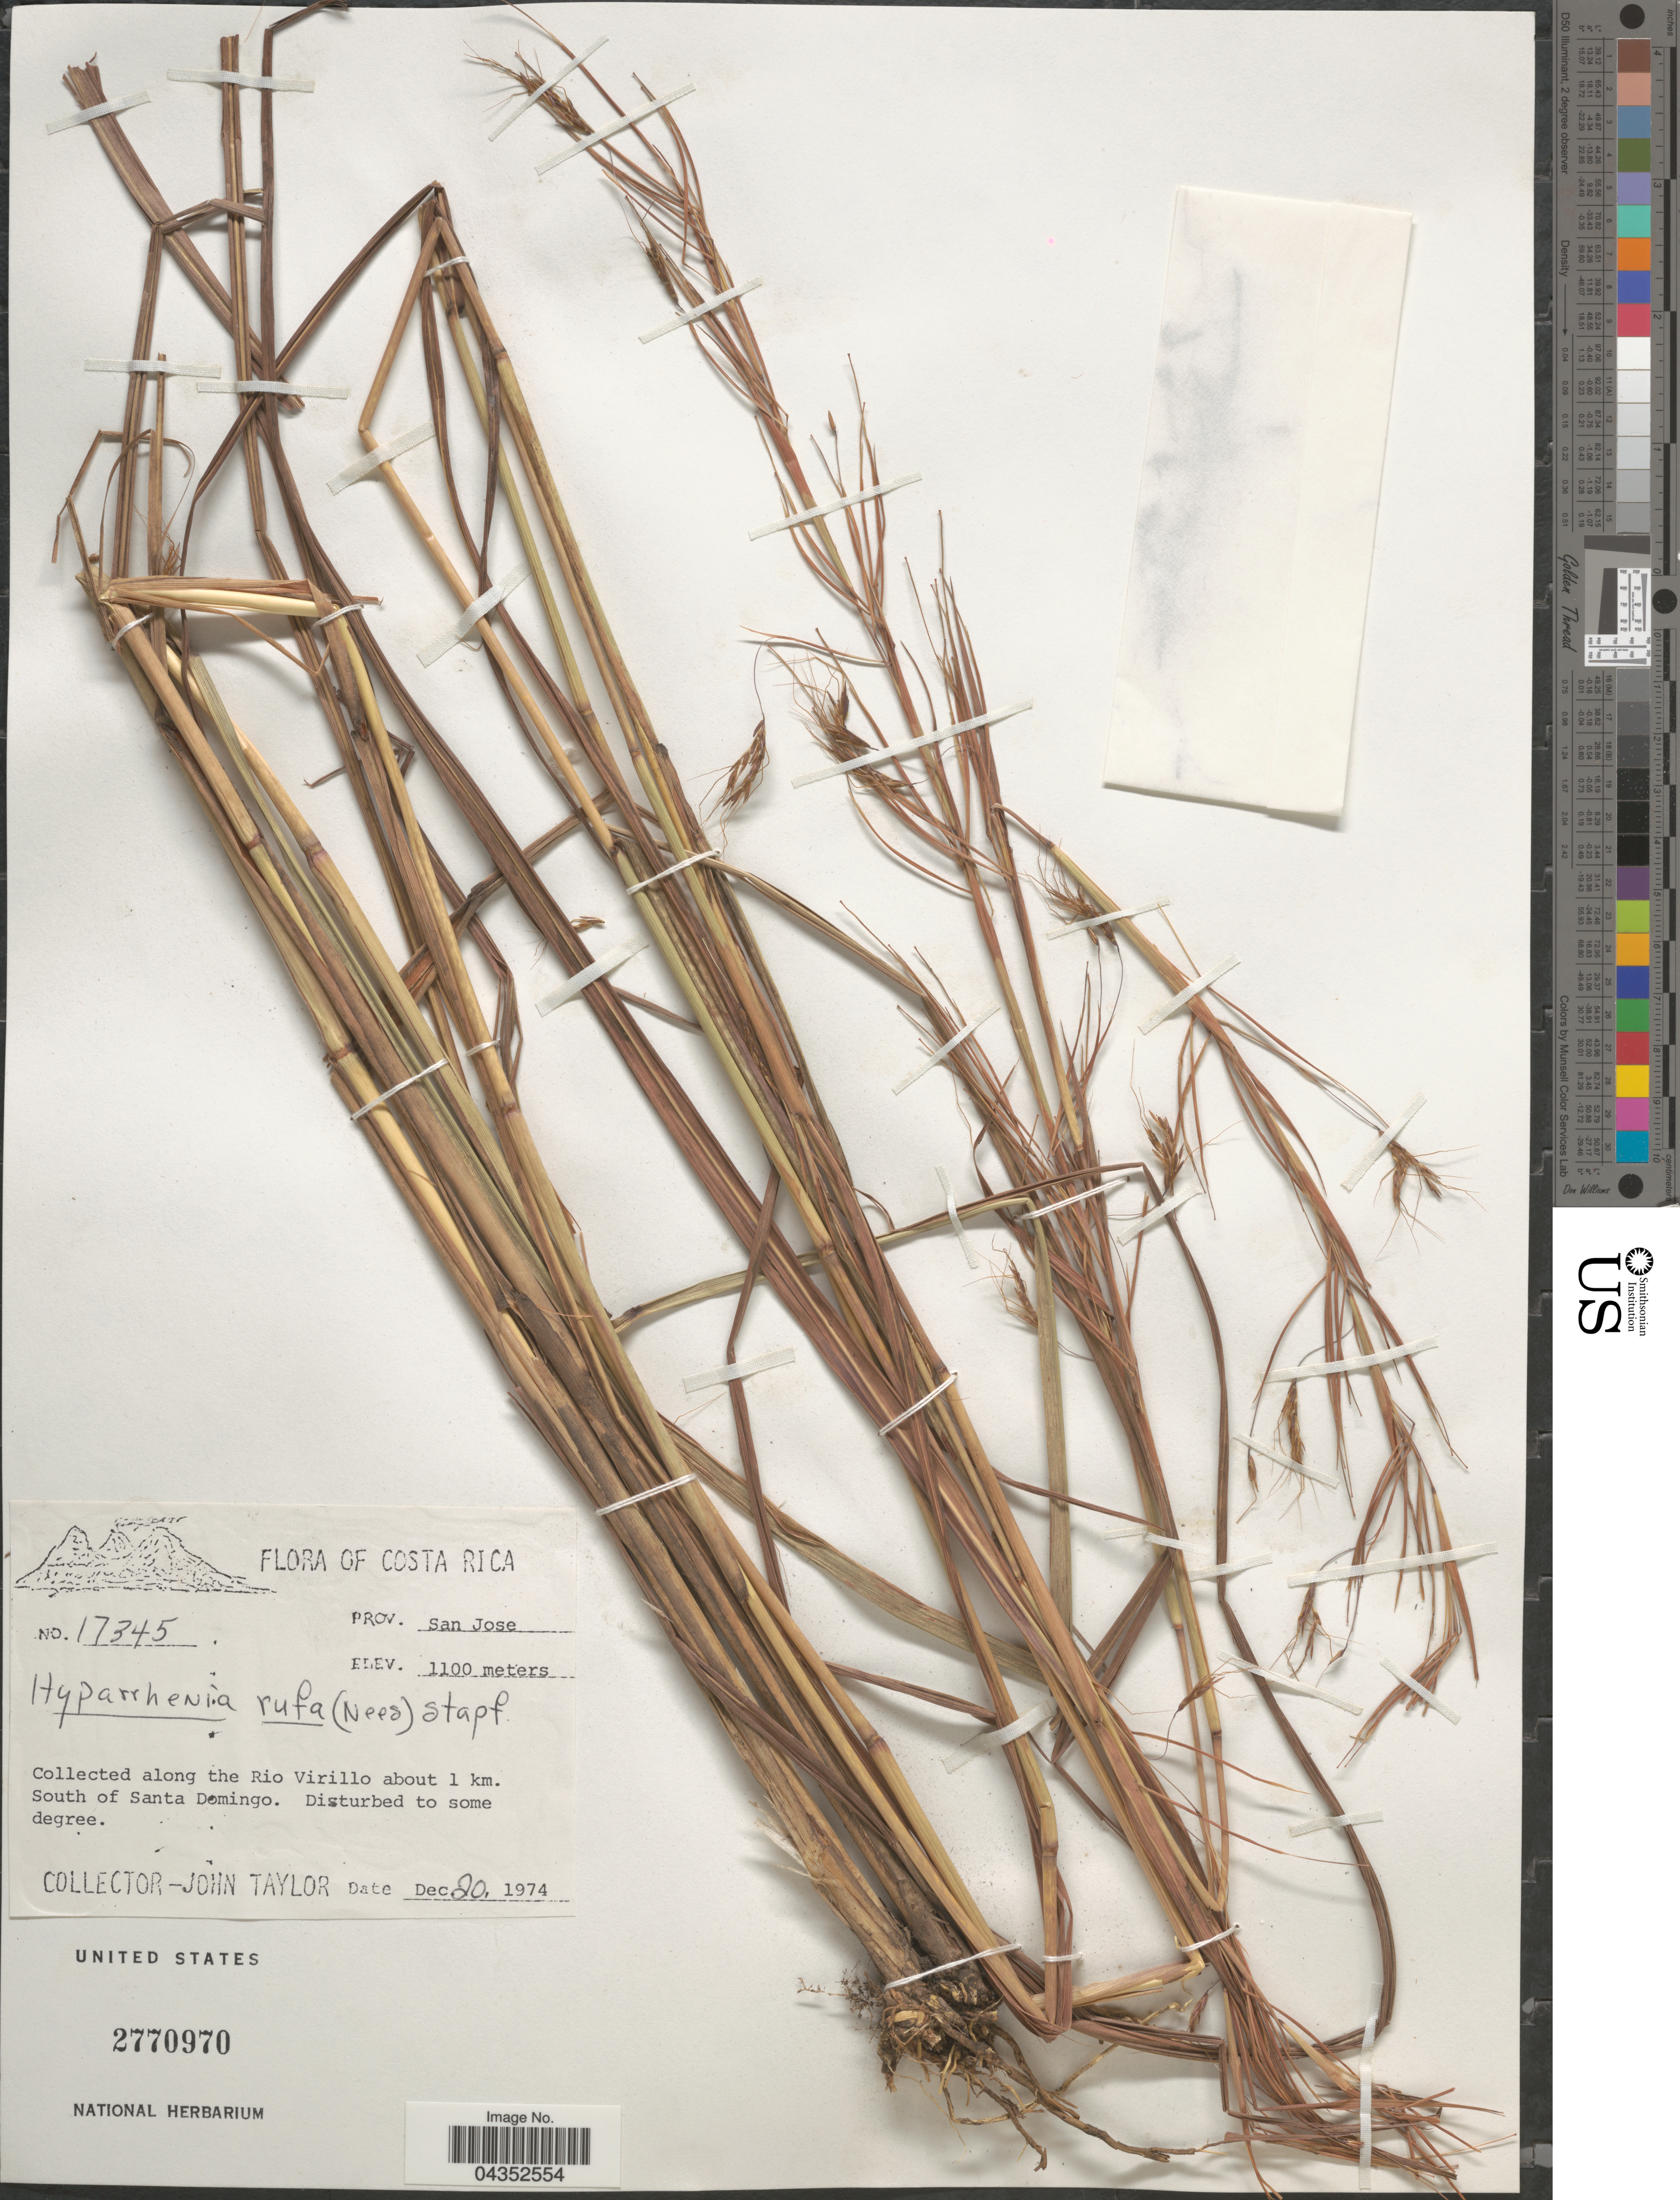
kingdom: Plantae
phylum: Tracheophyta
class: Liliopsida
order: Poales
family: Poaceae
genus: Hyparrhenia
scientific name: Hyparrhenia rufa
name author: (Nees) Stapf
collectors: J. Taylor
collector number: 17345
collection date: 1974-12-20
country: Costa Rica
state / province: San José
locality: Along the Rio Virillo about 1 km. South of Santa Domingo.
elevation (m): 1100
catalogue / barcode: US 2770970